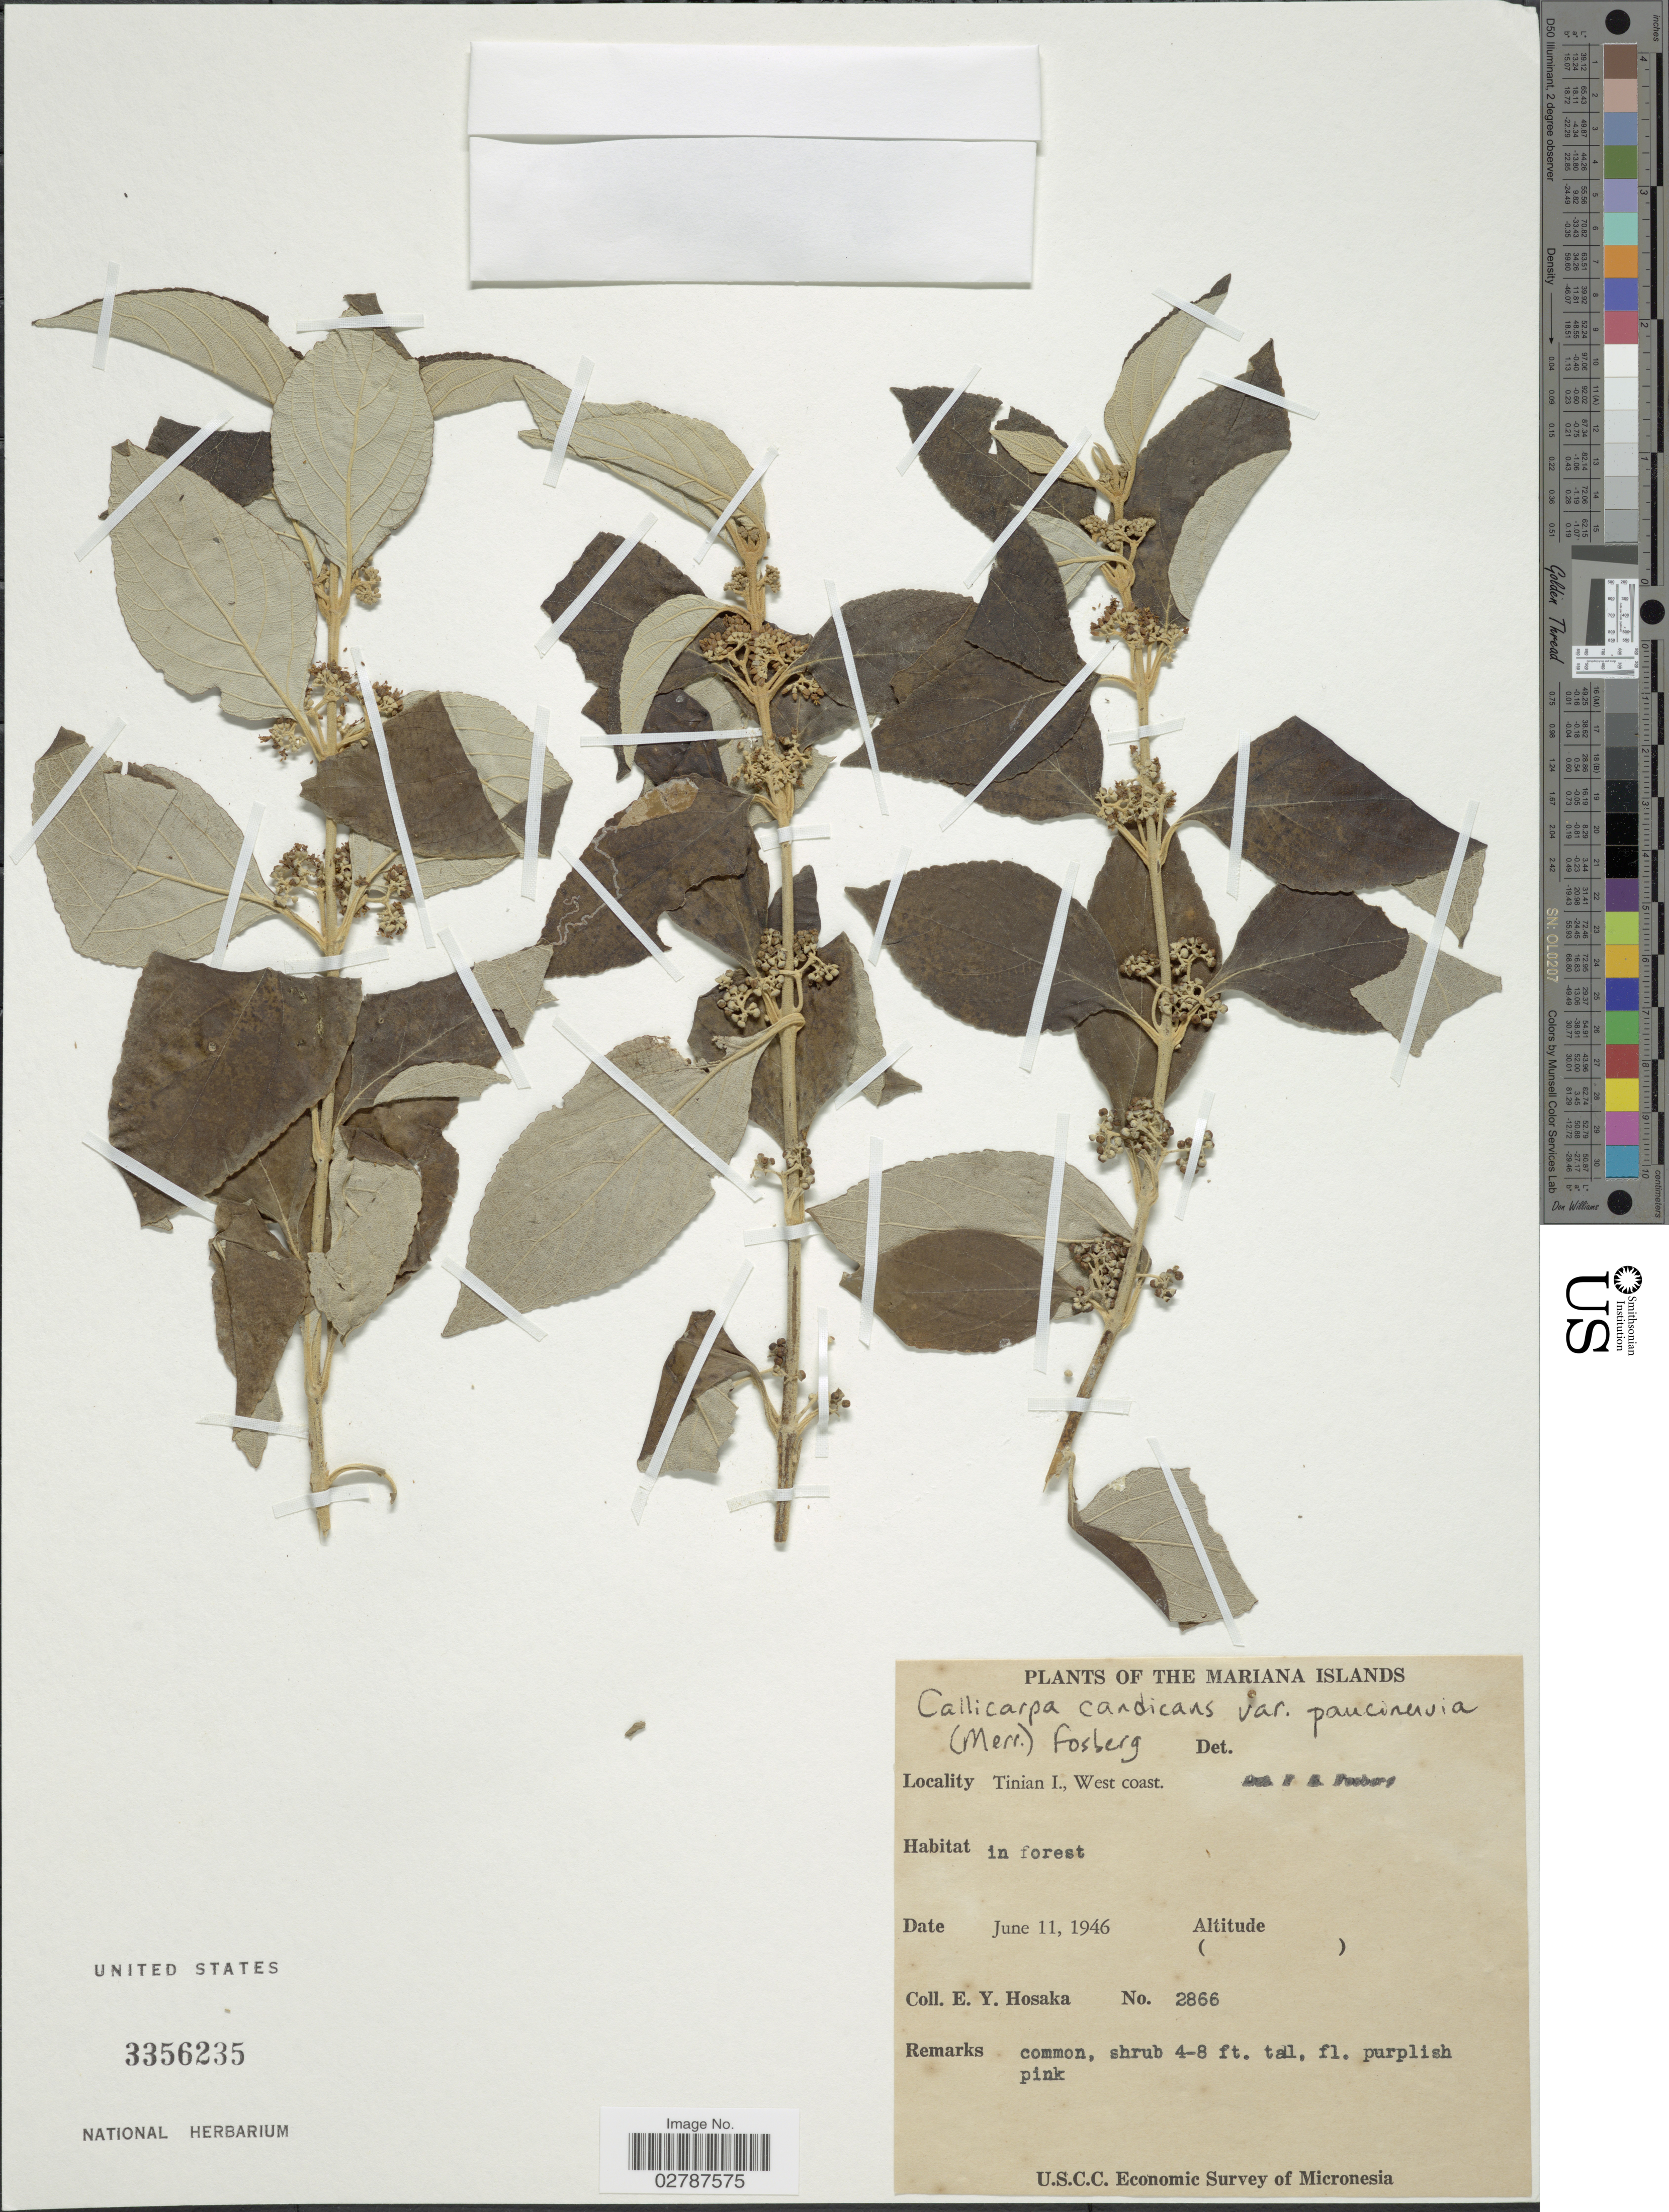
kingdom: Plantae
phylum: Tracheophyta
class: Magnoliopsida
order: Lamiales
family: Lamiaceae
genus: Callicarpa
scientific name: Callicarpa candicans var. paucinervia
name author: (Merr.) Fosberg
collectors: E. Y. Hosaka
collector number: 2866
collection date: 1946-06-11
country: Northern Mariana Islands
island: Tinian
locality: Tinian I., West coast. In forest.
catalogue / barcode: US 3356235